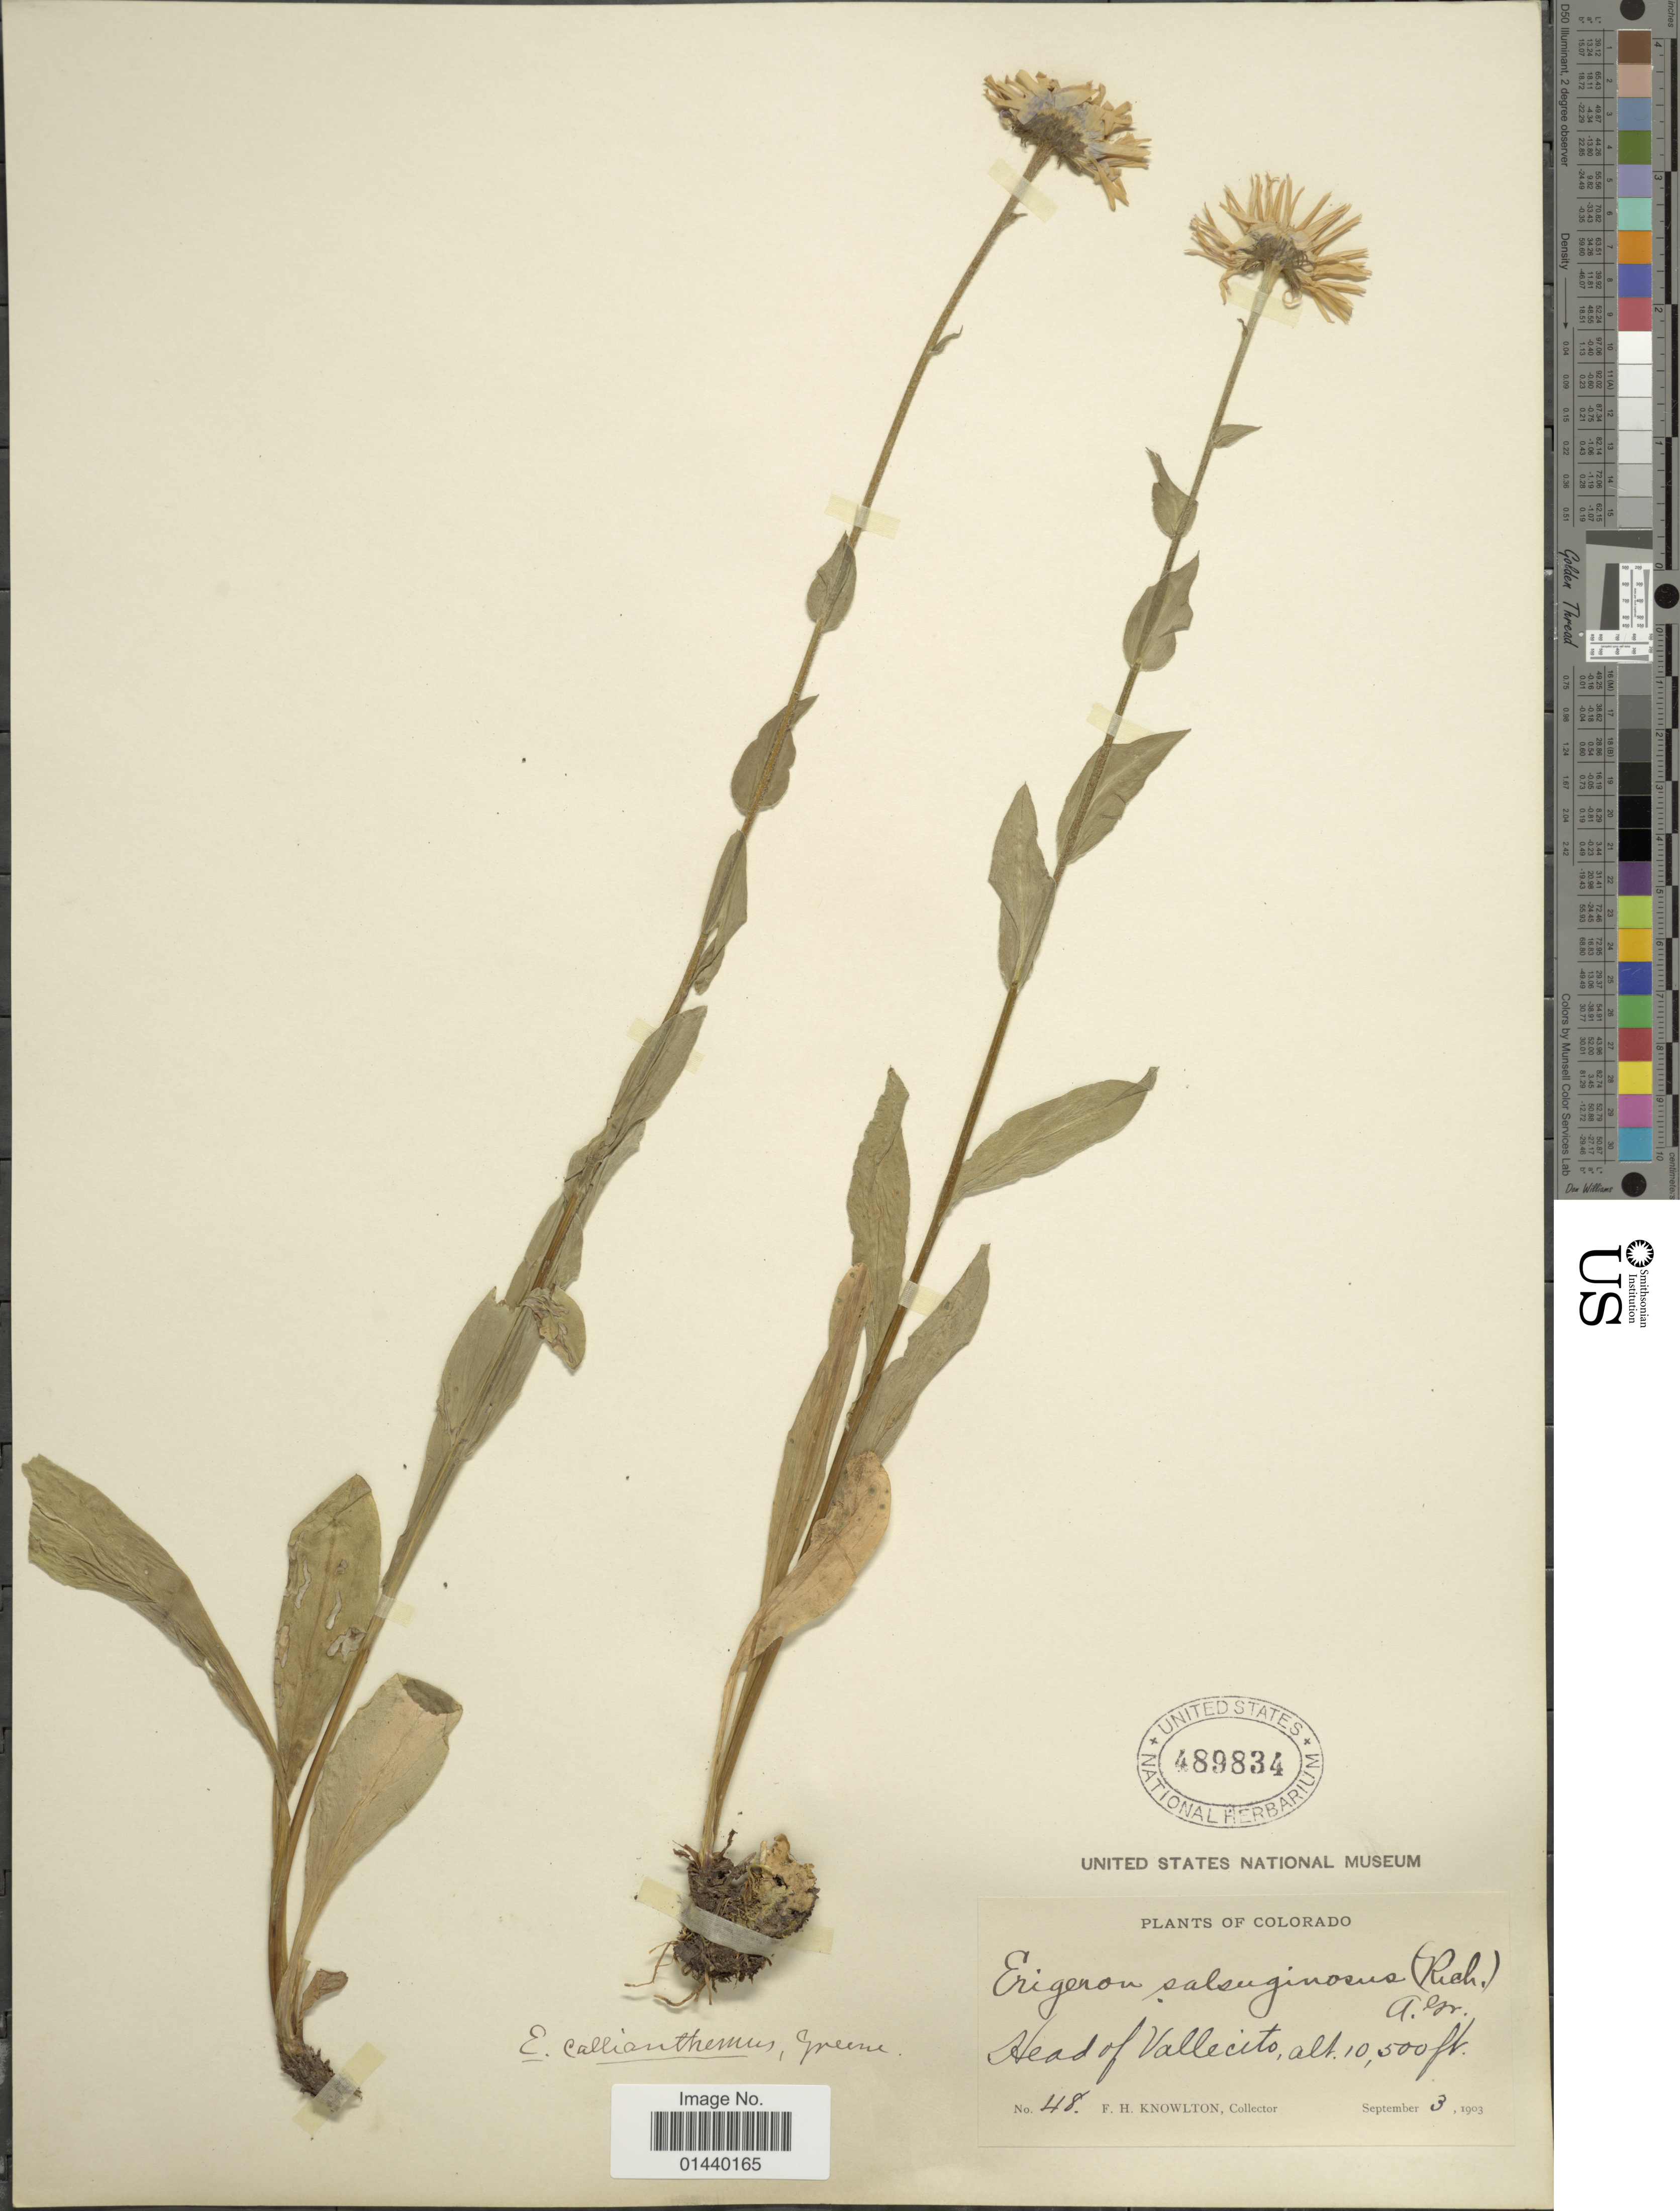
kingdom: Plantae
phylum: Tracheophyta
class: Magnoliopsida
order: Asterales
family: Asteraceae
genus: Erigeron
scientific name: Erigeron salsuginosus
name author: (Richardson ex R. Br.) A. Gray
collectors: F. H. Knowlton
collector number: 48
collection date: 1903-09-03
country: United States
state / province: Colorado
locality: Head of Vallecito.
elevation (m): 3200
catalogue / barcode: US 489834